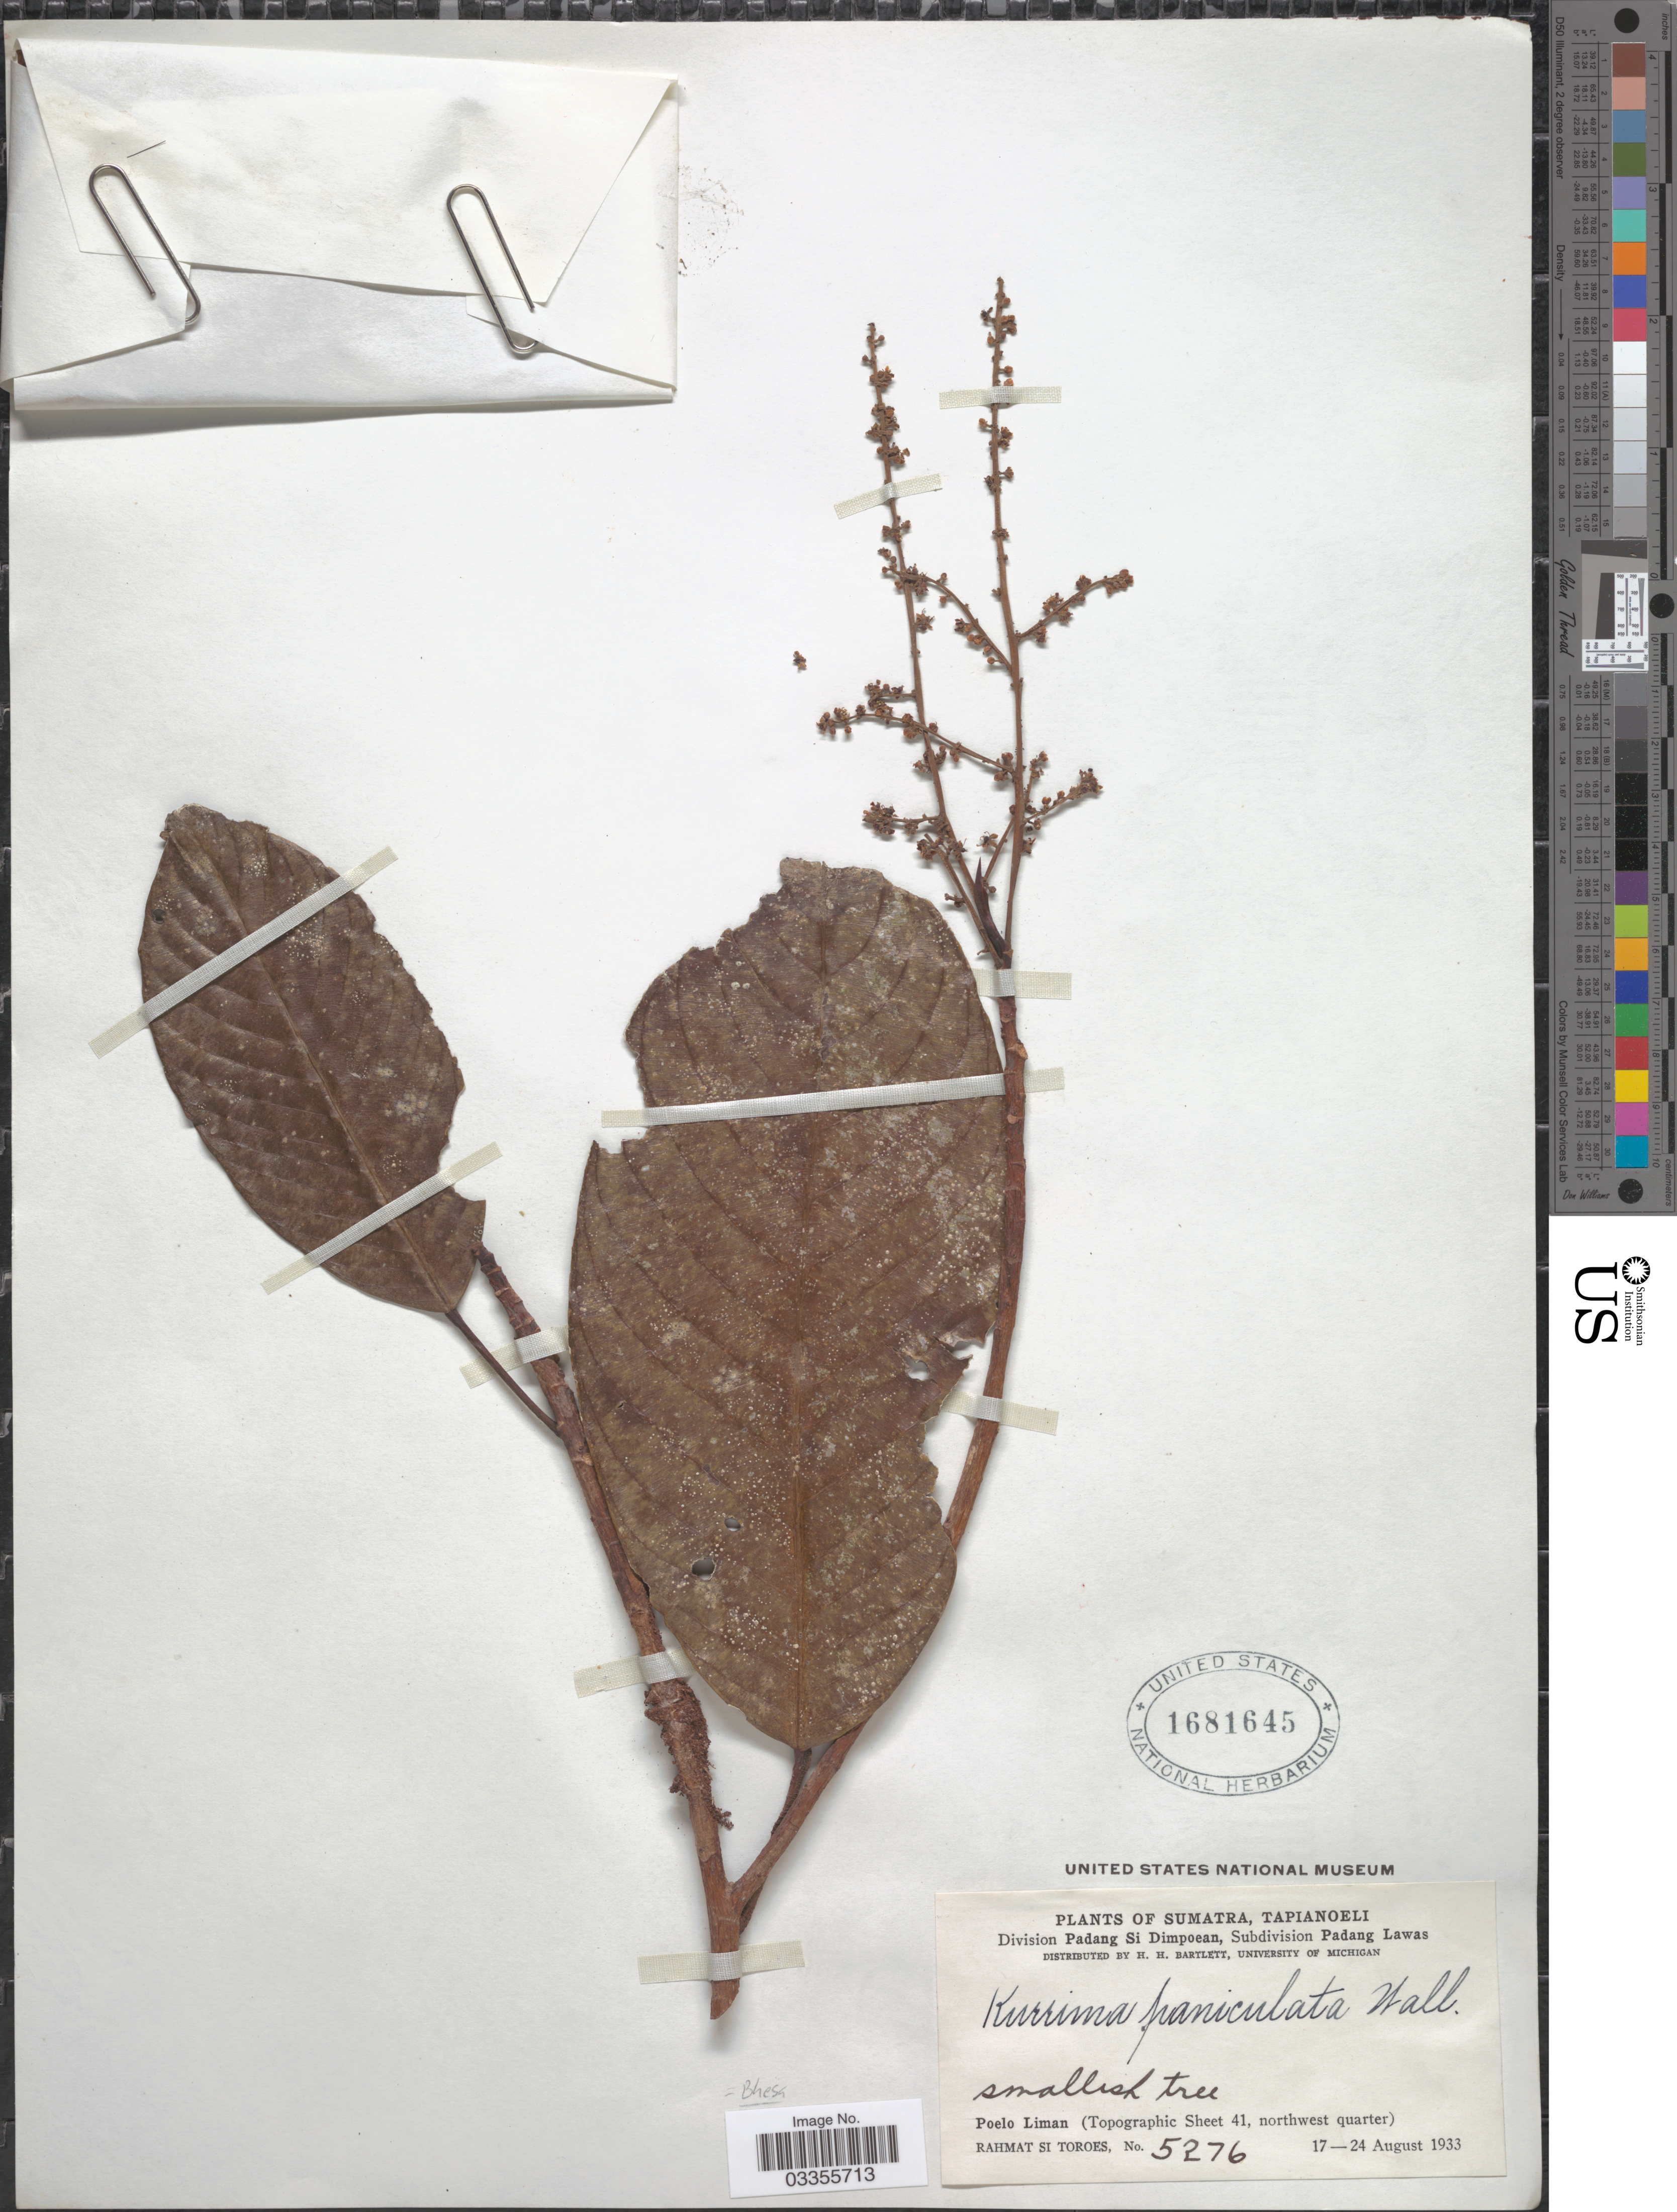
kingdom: Plantae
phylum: Tracheophyta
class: Magnoliopsida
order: Malpighiales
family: Centroplacaceae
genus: Bhesa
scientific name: Bhesa paniculata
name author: (Wall.) Arn.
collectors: Rahmat Si Boeea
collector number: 5276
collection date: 1933-08-17/1933-08-24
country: Indonesia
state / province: Sumatra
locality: Tapianoeli. Division Padang Si Dimpoean, Subdivision Padang Lawas. Poelo Lima (Topographic Sheet 41, northwest quarter).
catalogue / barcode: US 1681645